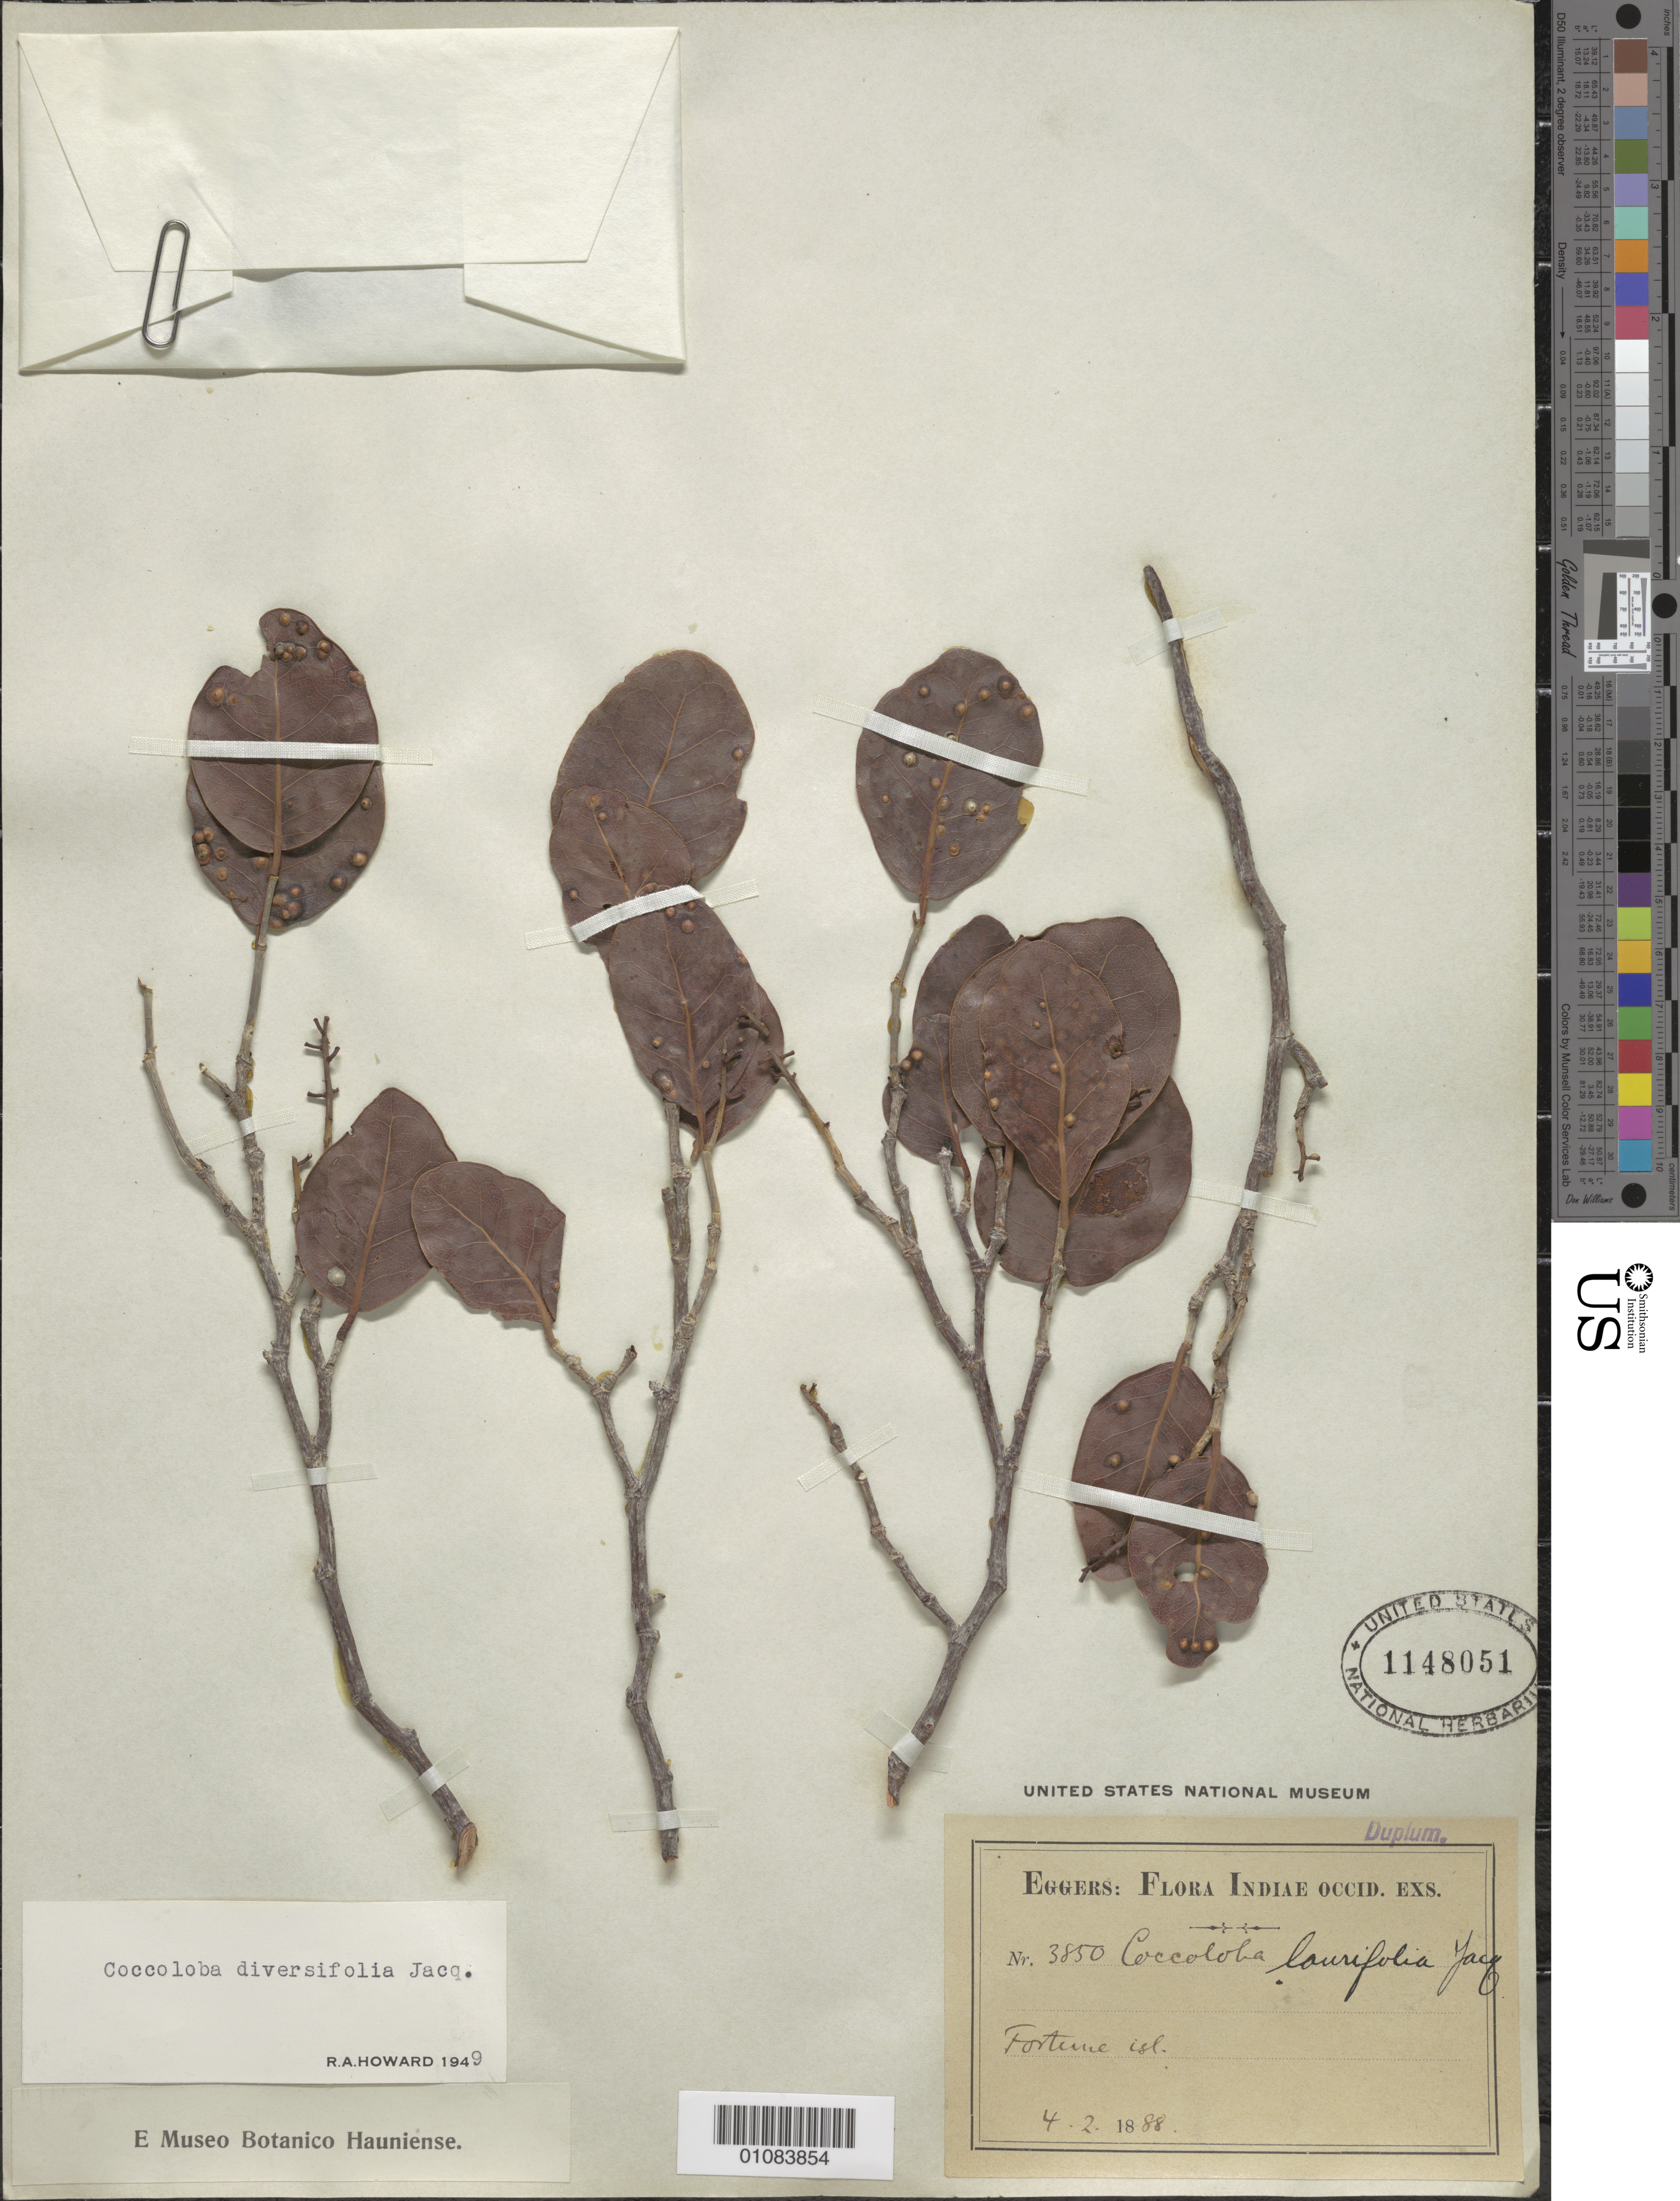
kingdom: Plantae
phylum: Tracheophyta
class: Magnoliopsida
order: Caryophyllales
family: Polygonaceae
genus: Coccoloba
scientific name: Coccoloba diversifolia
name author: Jacq.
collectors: H. F. A. von Eggers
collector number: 3850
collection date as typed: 04 Feb 1888 or 02 Apr 1888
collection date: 1888-02-04 or 1888-04-02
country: Bahamas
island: Fortune I.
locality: Fortune I.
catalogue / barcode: US 1148051